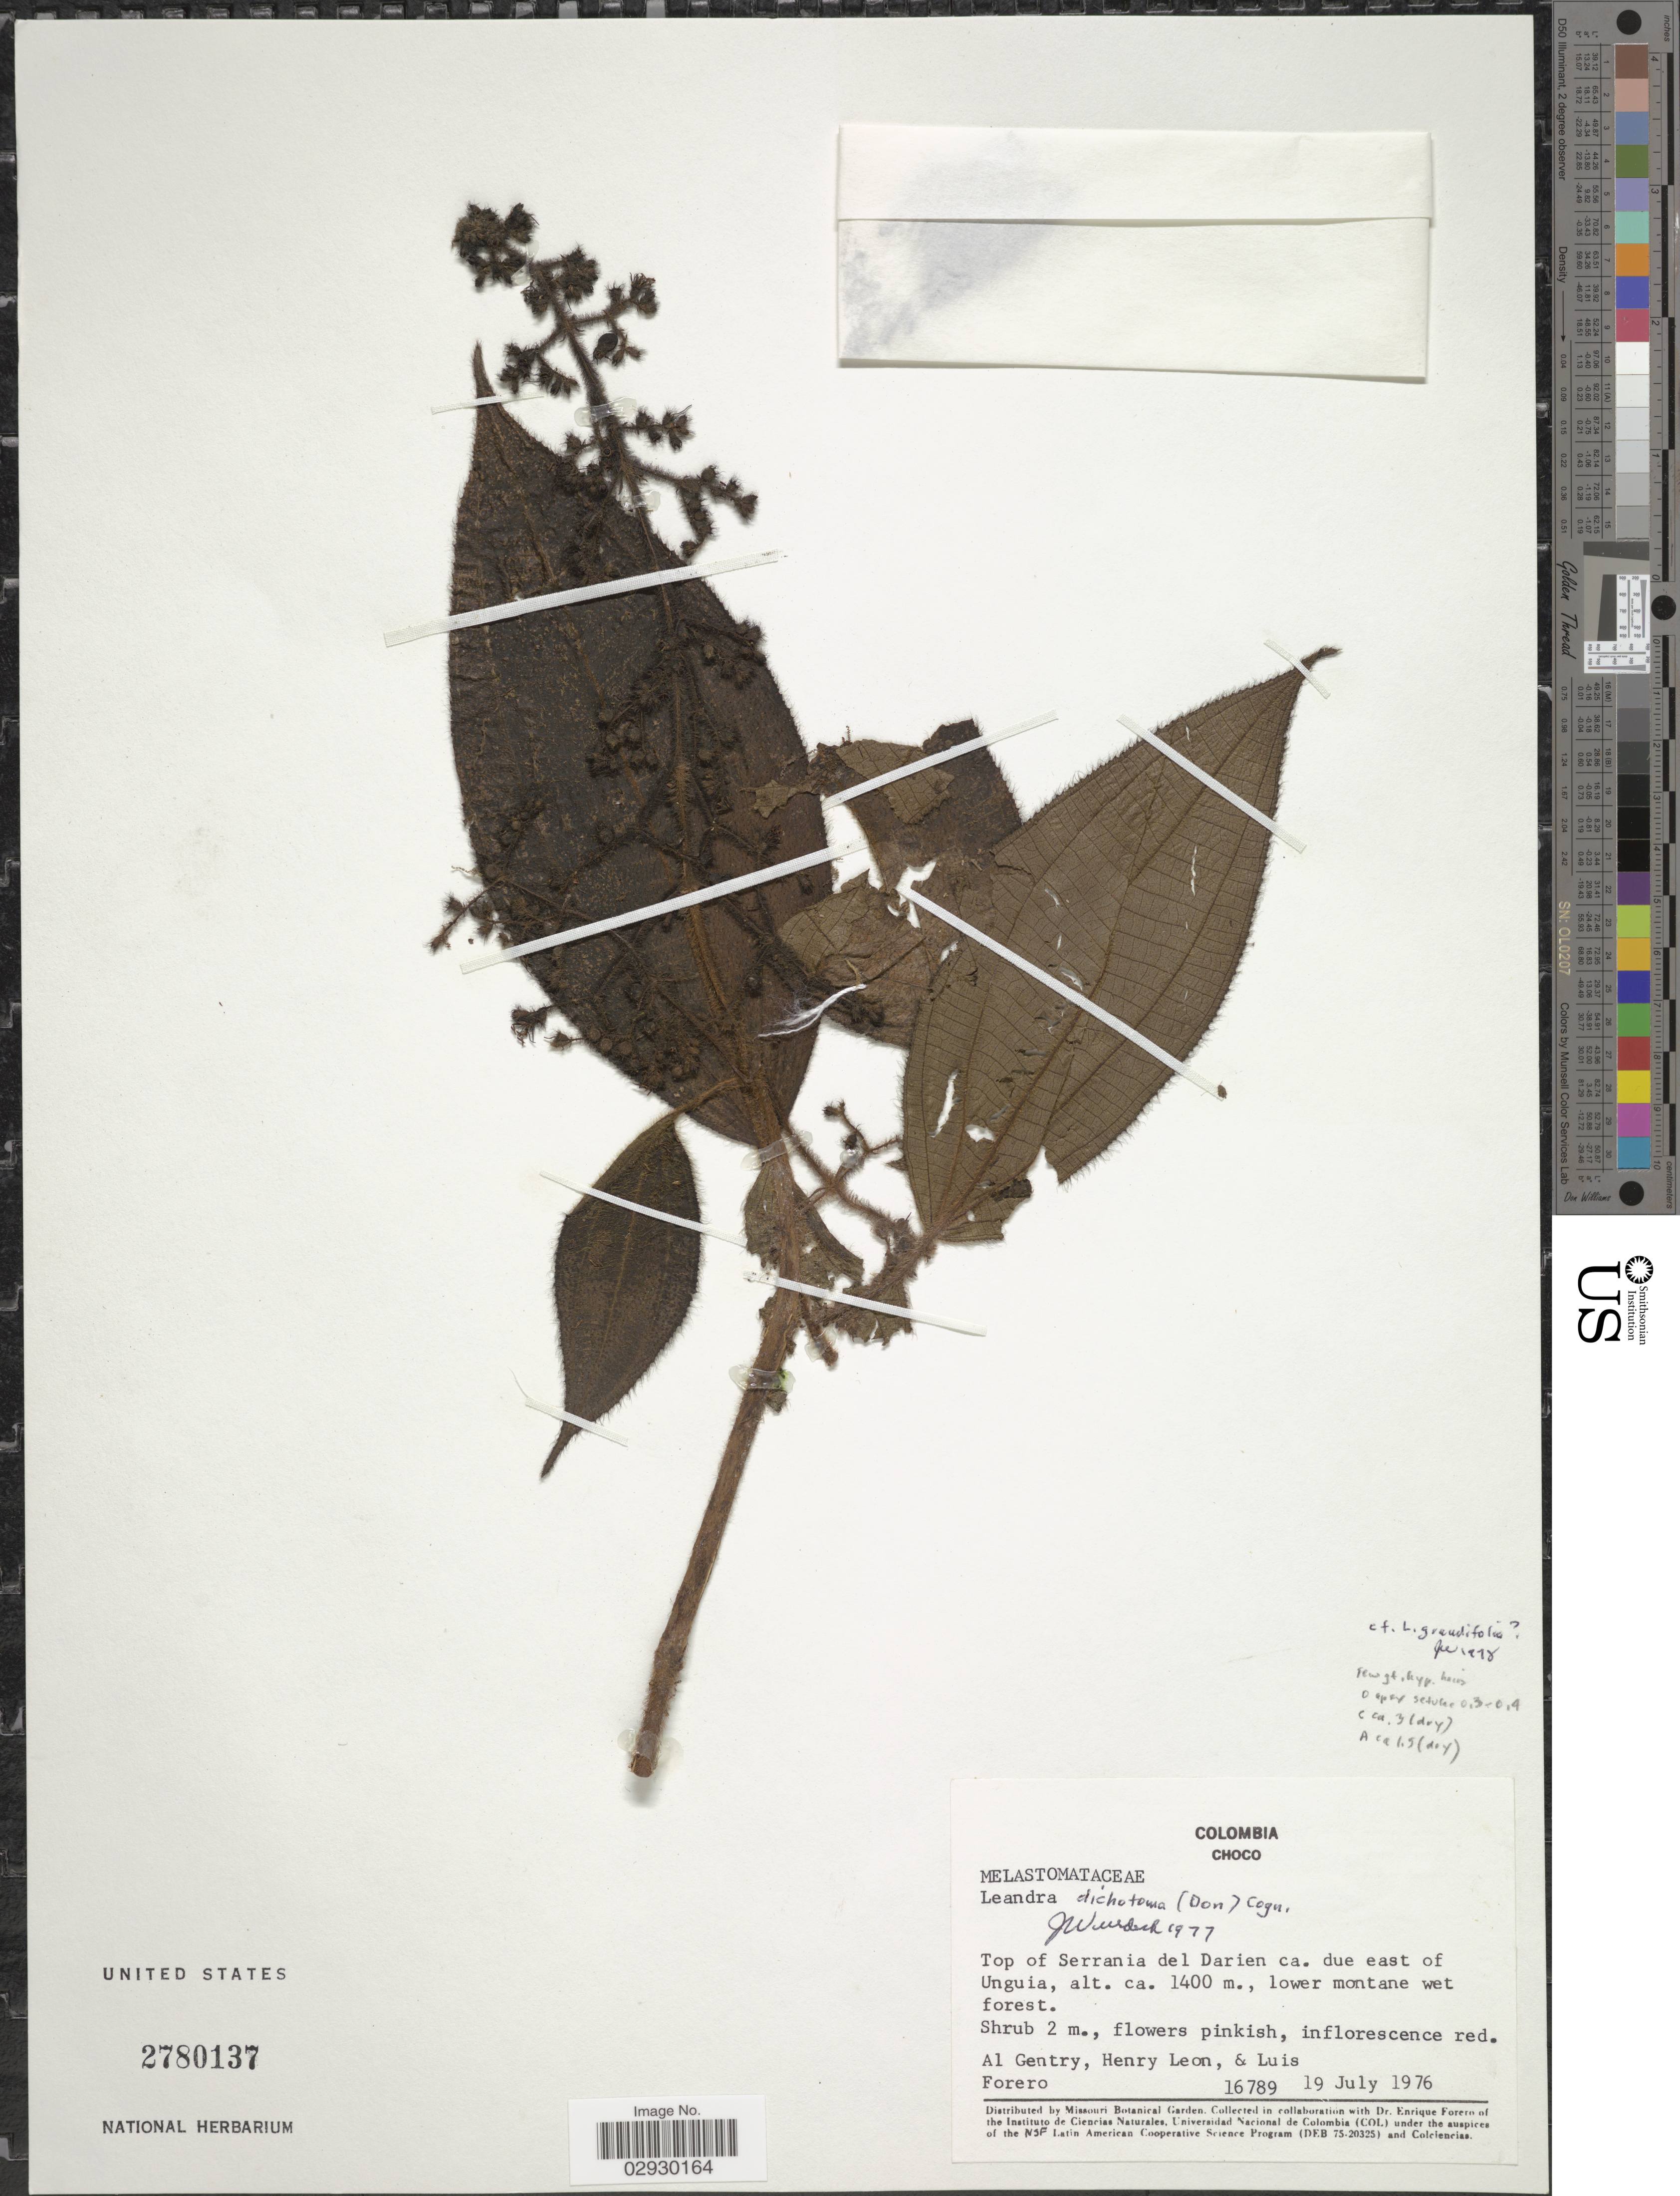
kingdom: Plantae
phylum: Tracheophyta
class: Magnoliopsida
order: Myrtales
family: Melastomataceae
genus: Leandra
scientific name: Leandra sp.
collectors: A. H. Gentry, Henry Leon & L. Forero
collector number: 16789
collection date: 1976-07-19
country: Colombia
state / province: Chocó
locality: Top of Serrania del Darien ca. due est of Unguia.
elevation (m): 1400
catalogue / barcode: US 2780137